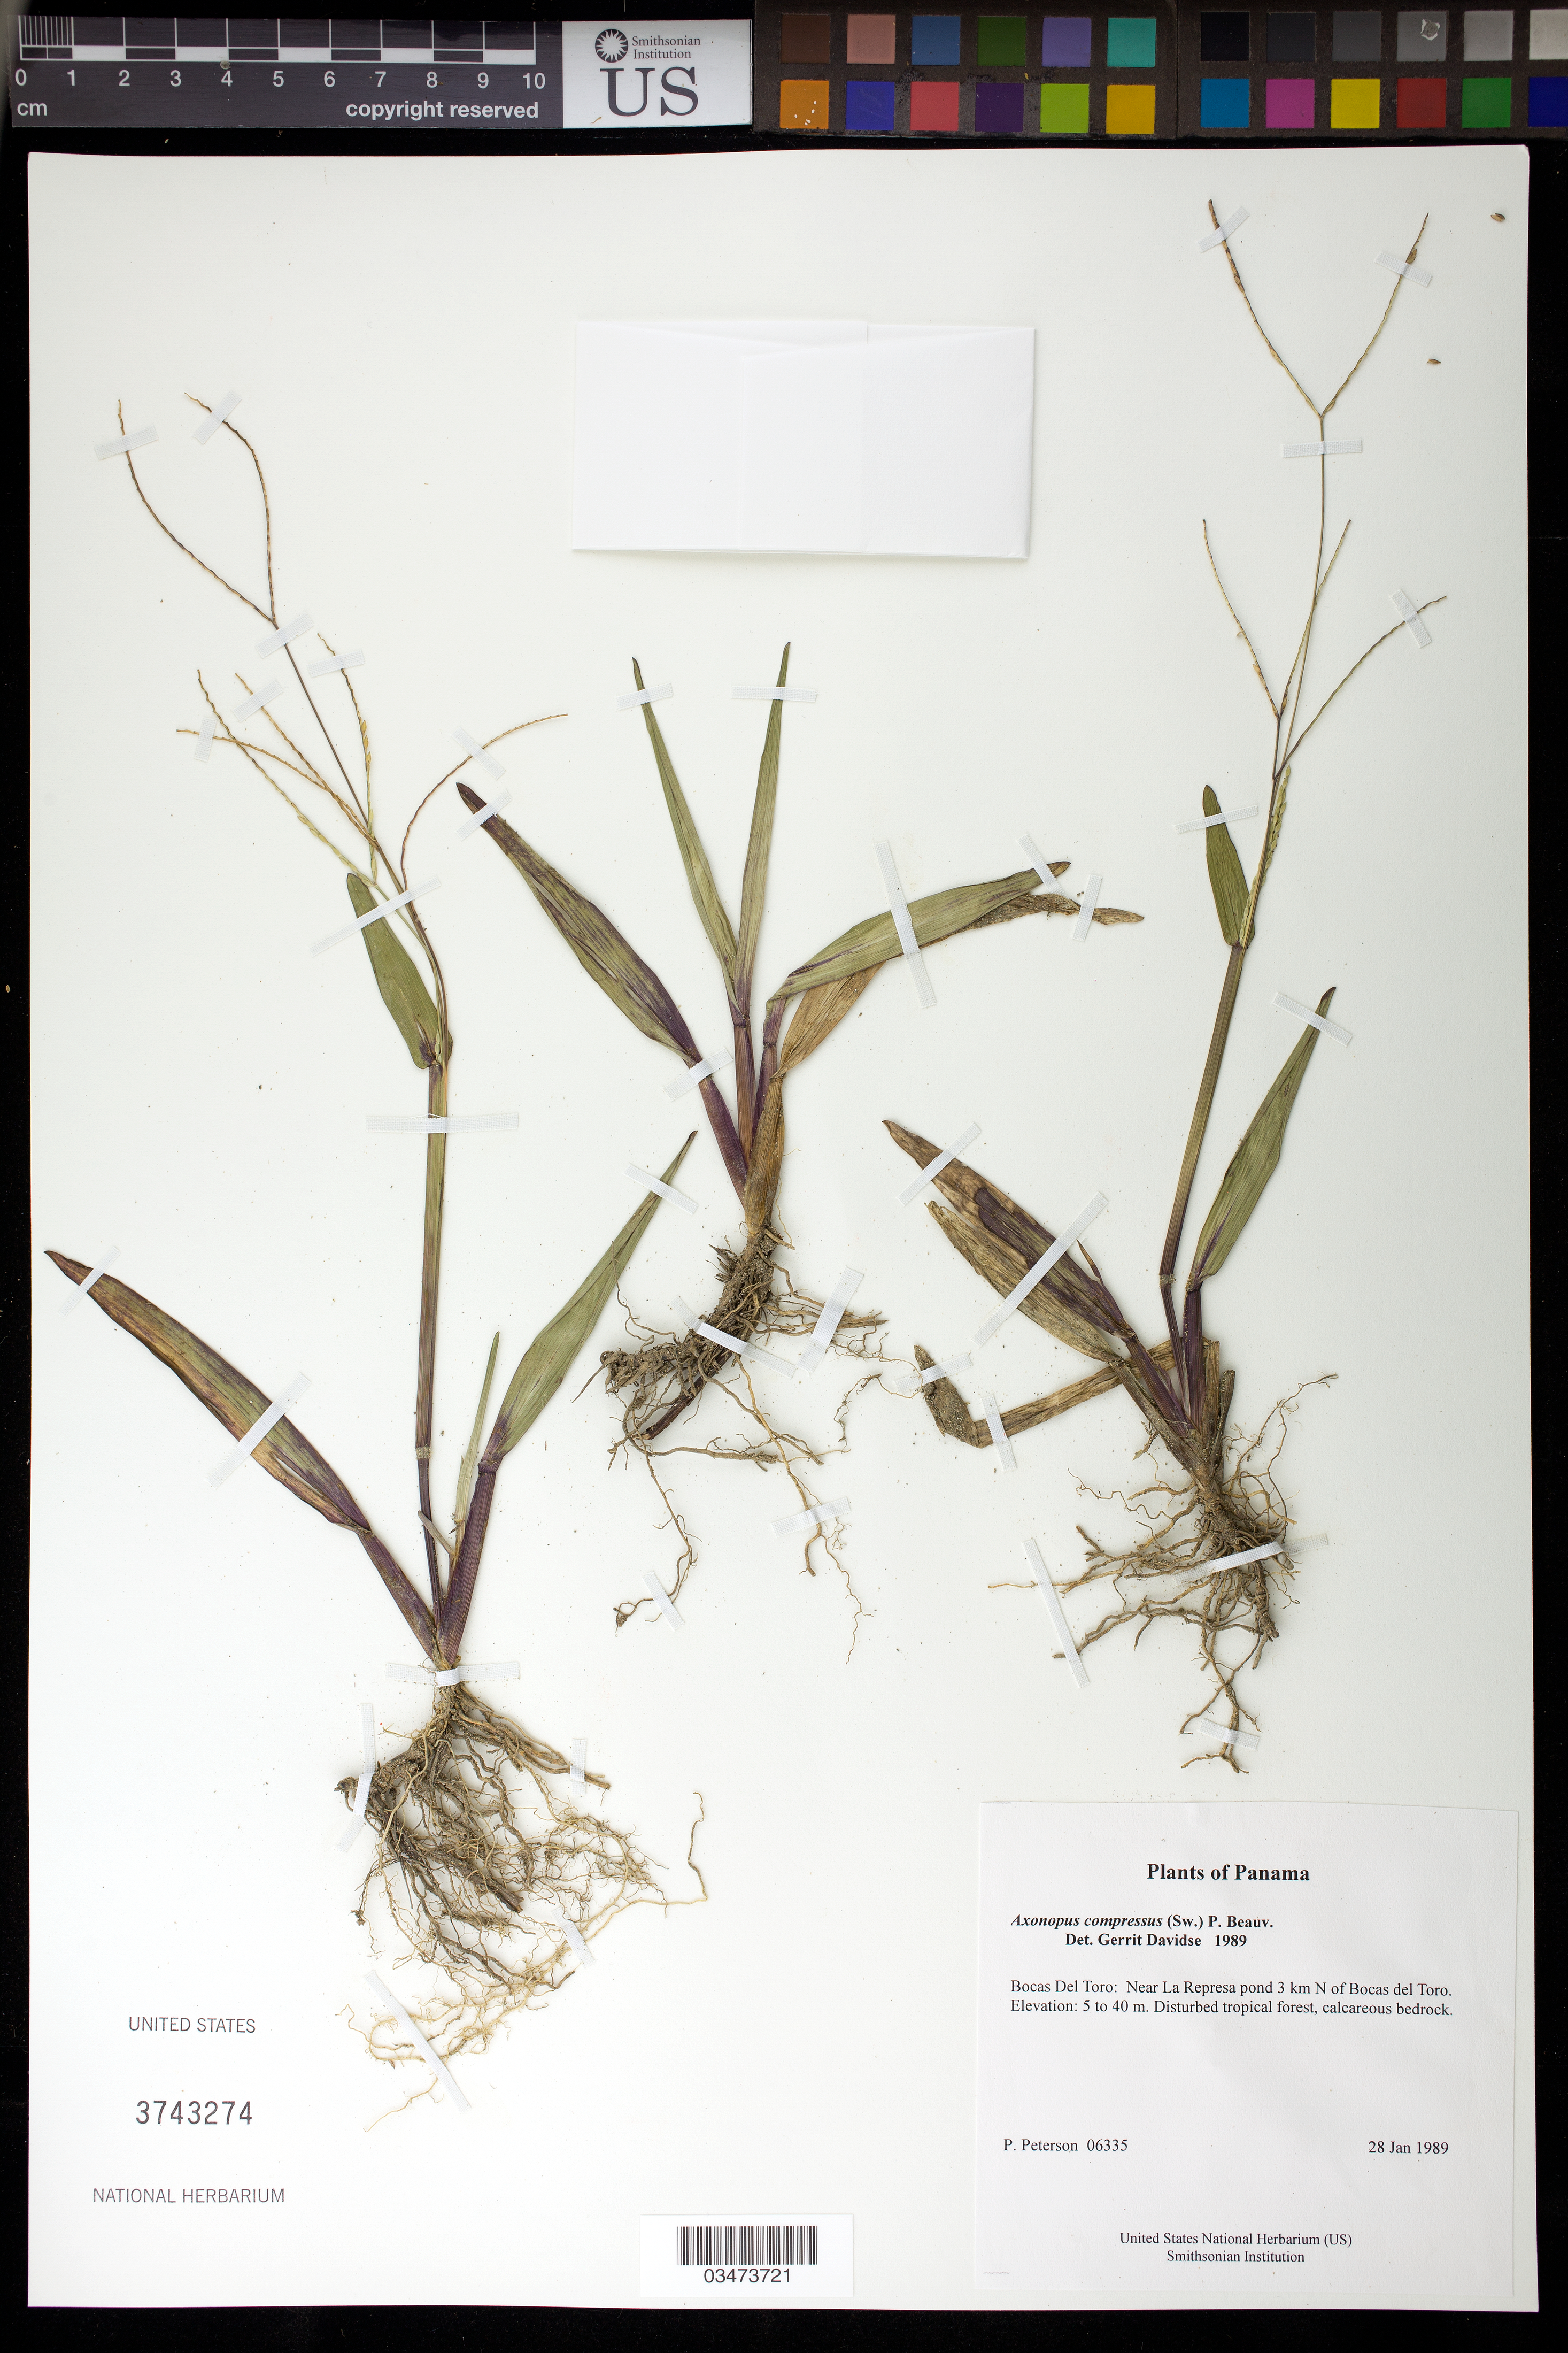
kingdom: Plantae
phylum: Tracheophyta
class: Liliopsida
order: Poales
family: Poaceae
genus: Axonopus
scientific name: Axonopus compressus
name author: (Sw.) P. Beauv.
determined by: Davidse, Gerrit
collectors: P. M. Peterson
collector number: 06335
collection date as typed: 28 Jan 1989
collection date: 1989-01-28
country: Panama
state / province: Bocas del Toro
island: Colón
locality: Near La Represa pond 3 km N of Bocas del Toro.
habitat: Disturbed tropical forest, calcareous bedrock.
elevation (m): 5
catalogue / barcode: US 3743273